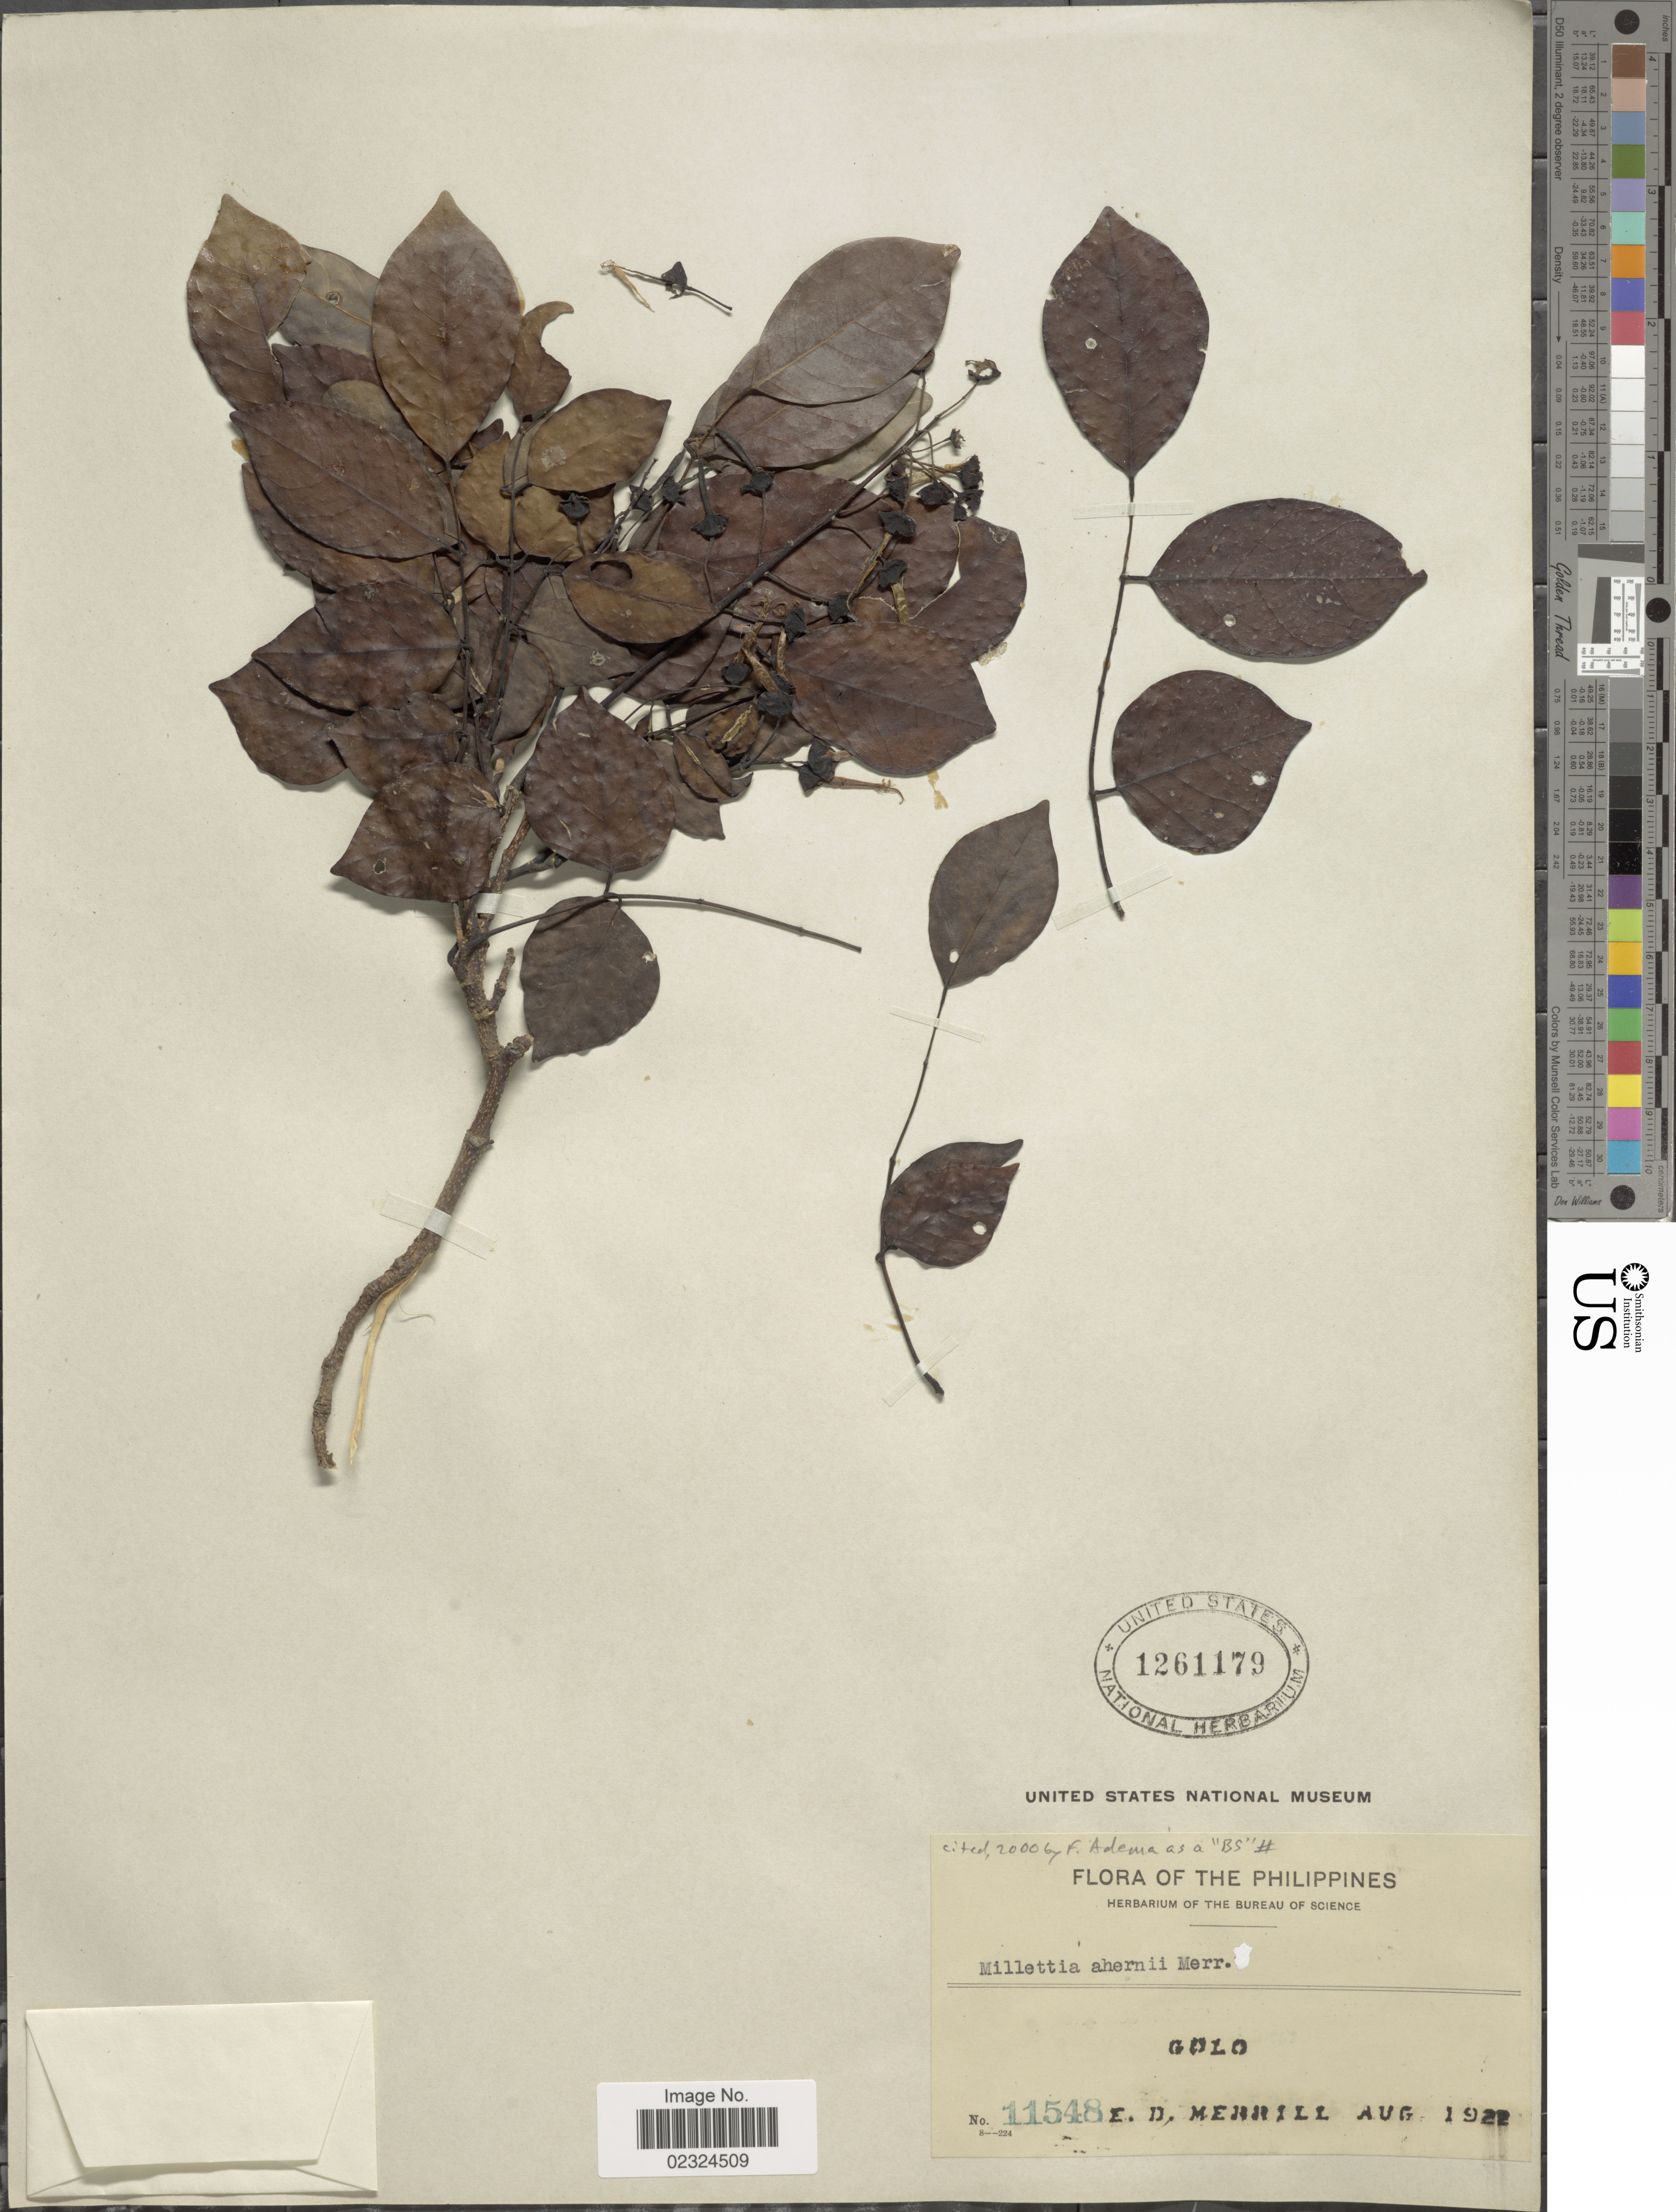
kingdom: Plantae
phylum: Tracheophyta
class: Magnoliopsida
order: Fabales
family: Fabaceae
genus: Millettia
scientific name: Millettia ahernii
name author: Merr. & Rolfe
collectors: E. D. Merrill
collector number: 11548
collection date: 1922-08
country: Philippines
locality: Golo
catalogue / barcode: US 1261179